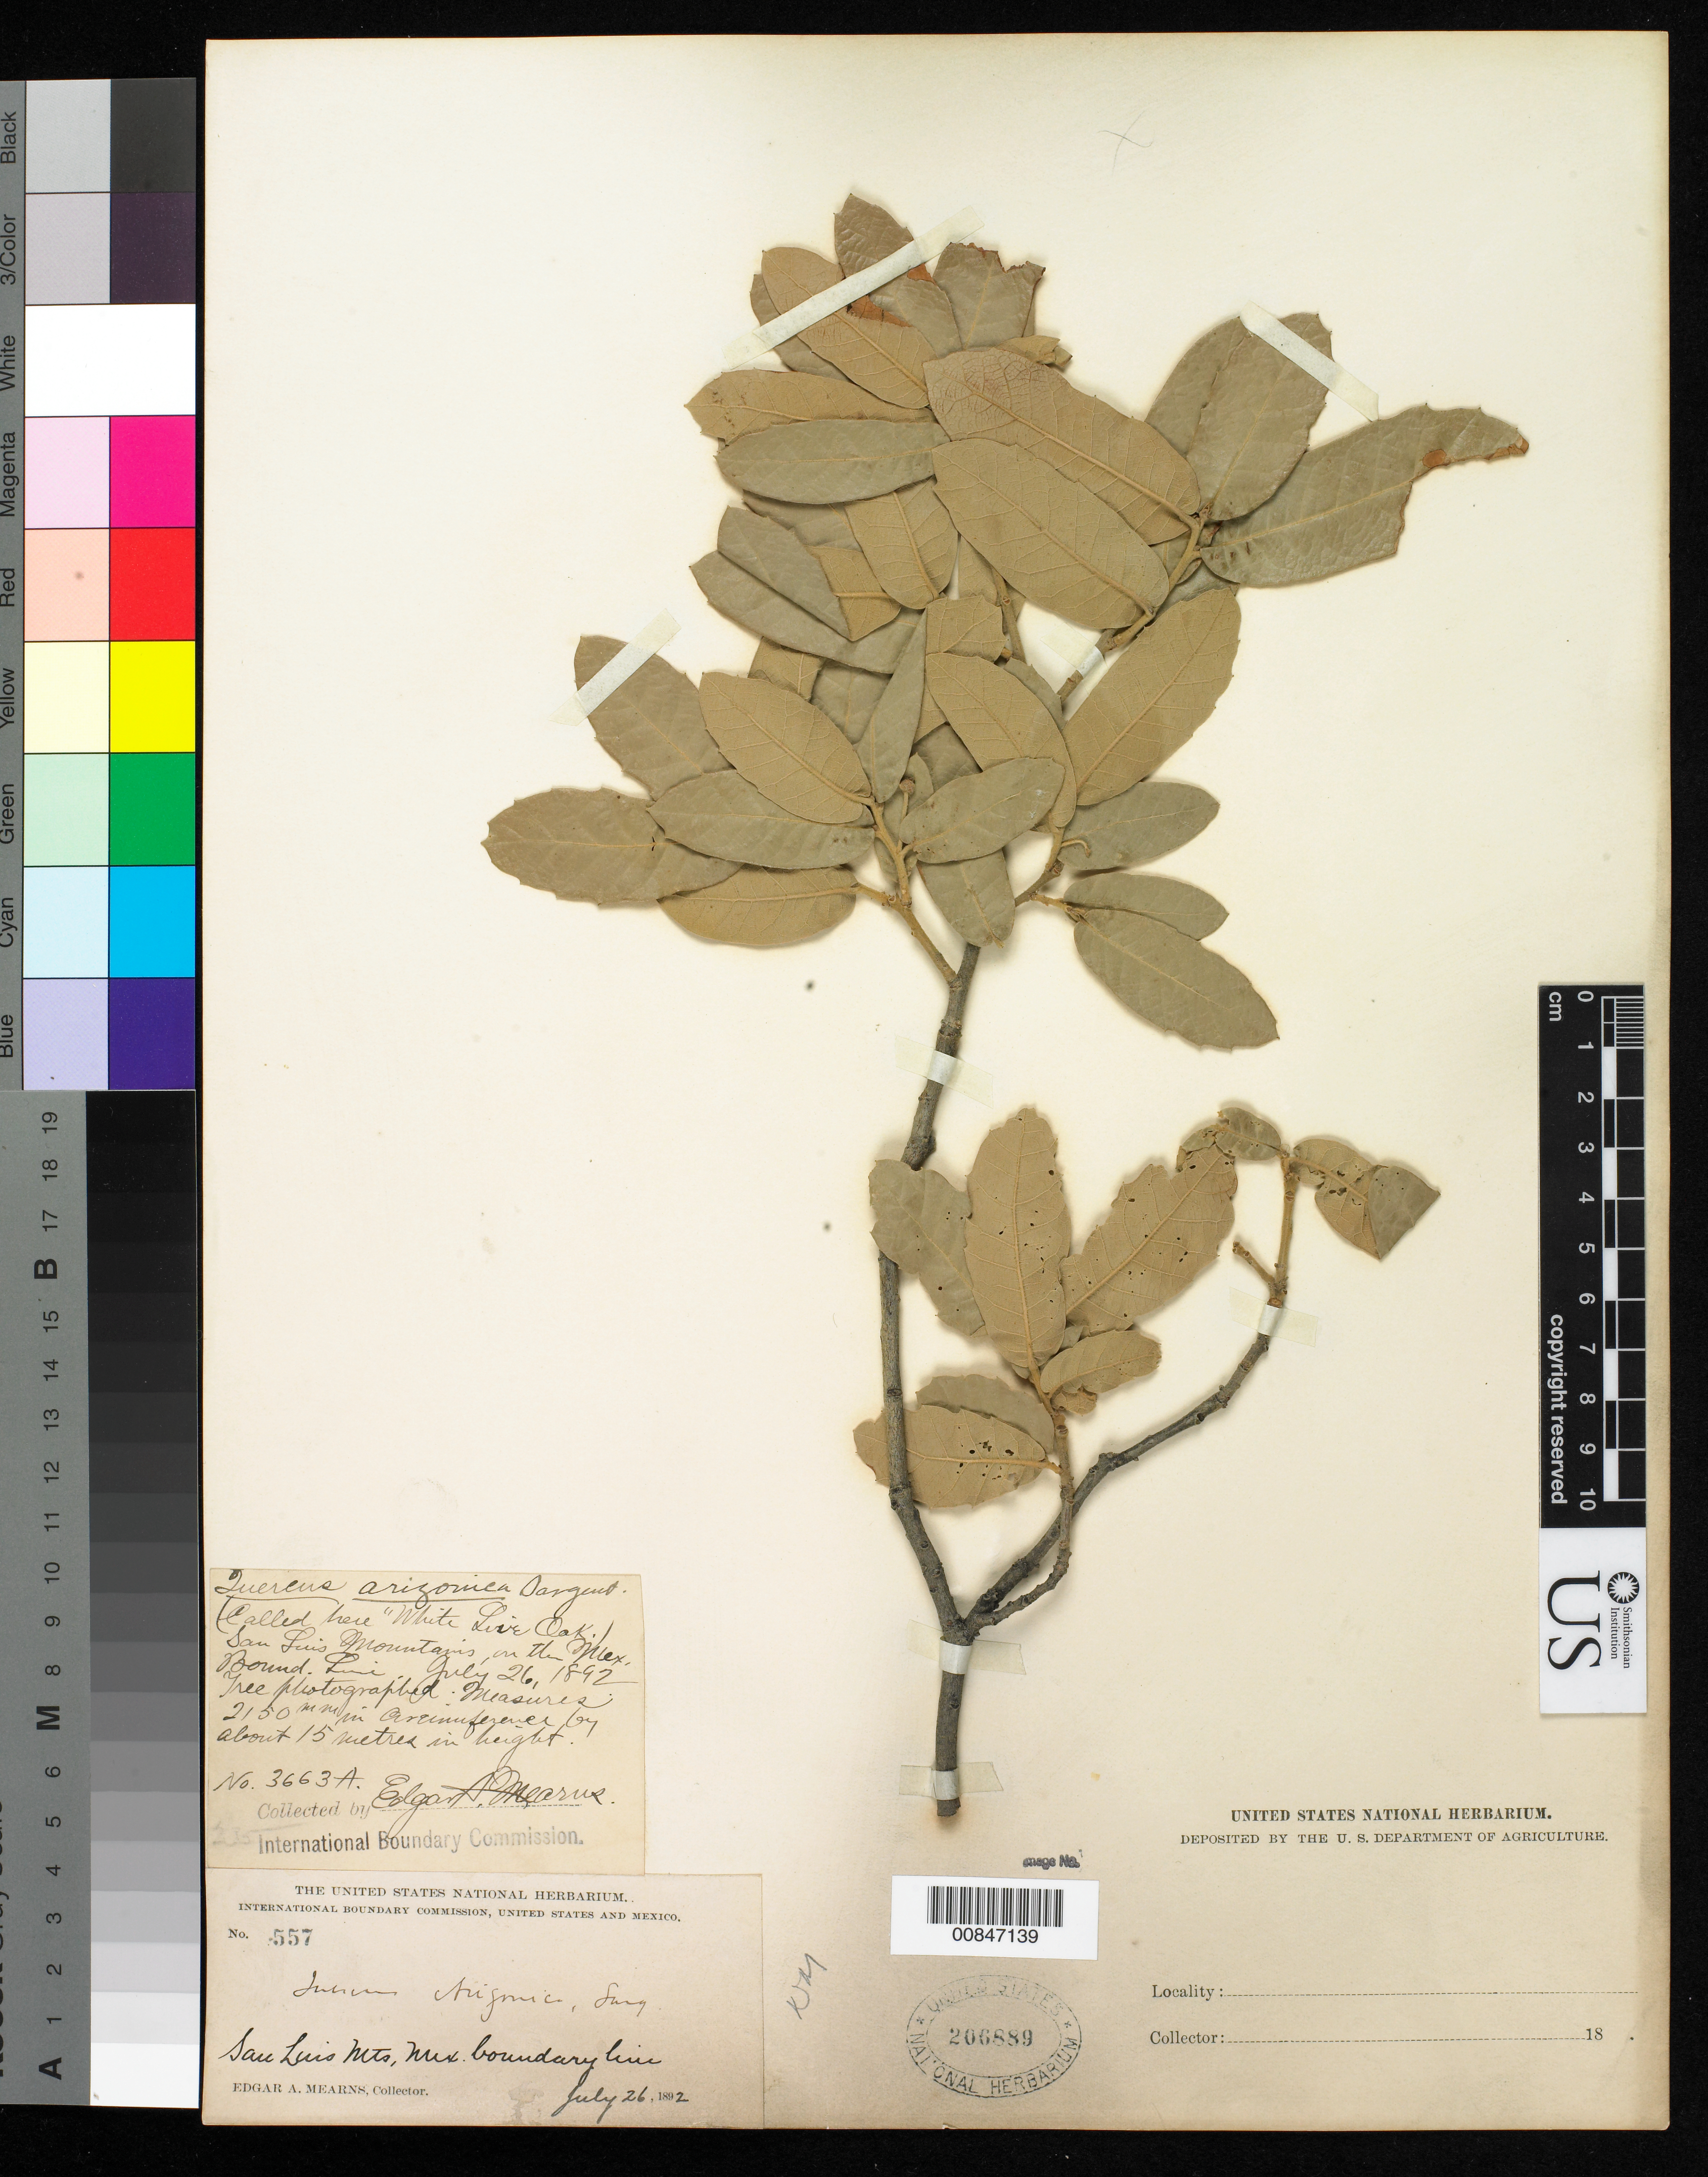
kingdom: Plantae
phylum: Tracheophyta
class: Magnoliopsida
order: Fagales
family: Fagaceae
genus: Quercus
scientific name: Quercus arizonica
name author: Sarg.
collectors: E. A. Mearns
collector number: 557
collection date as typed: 26 Jul 1892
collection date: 1892-07-26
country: United States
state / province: New Mexico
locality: San Luis Mts., Mexican Boundary Line.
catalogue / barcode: US 206889